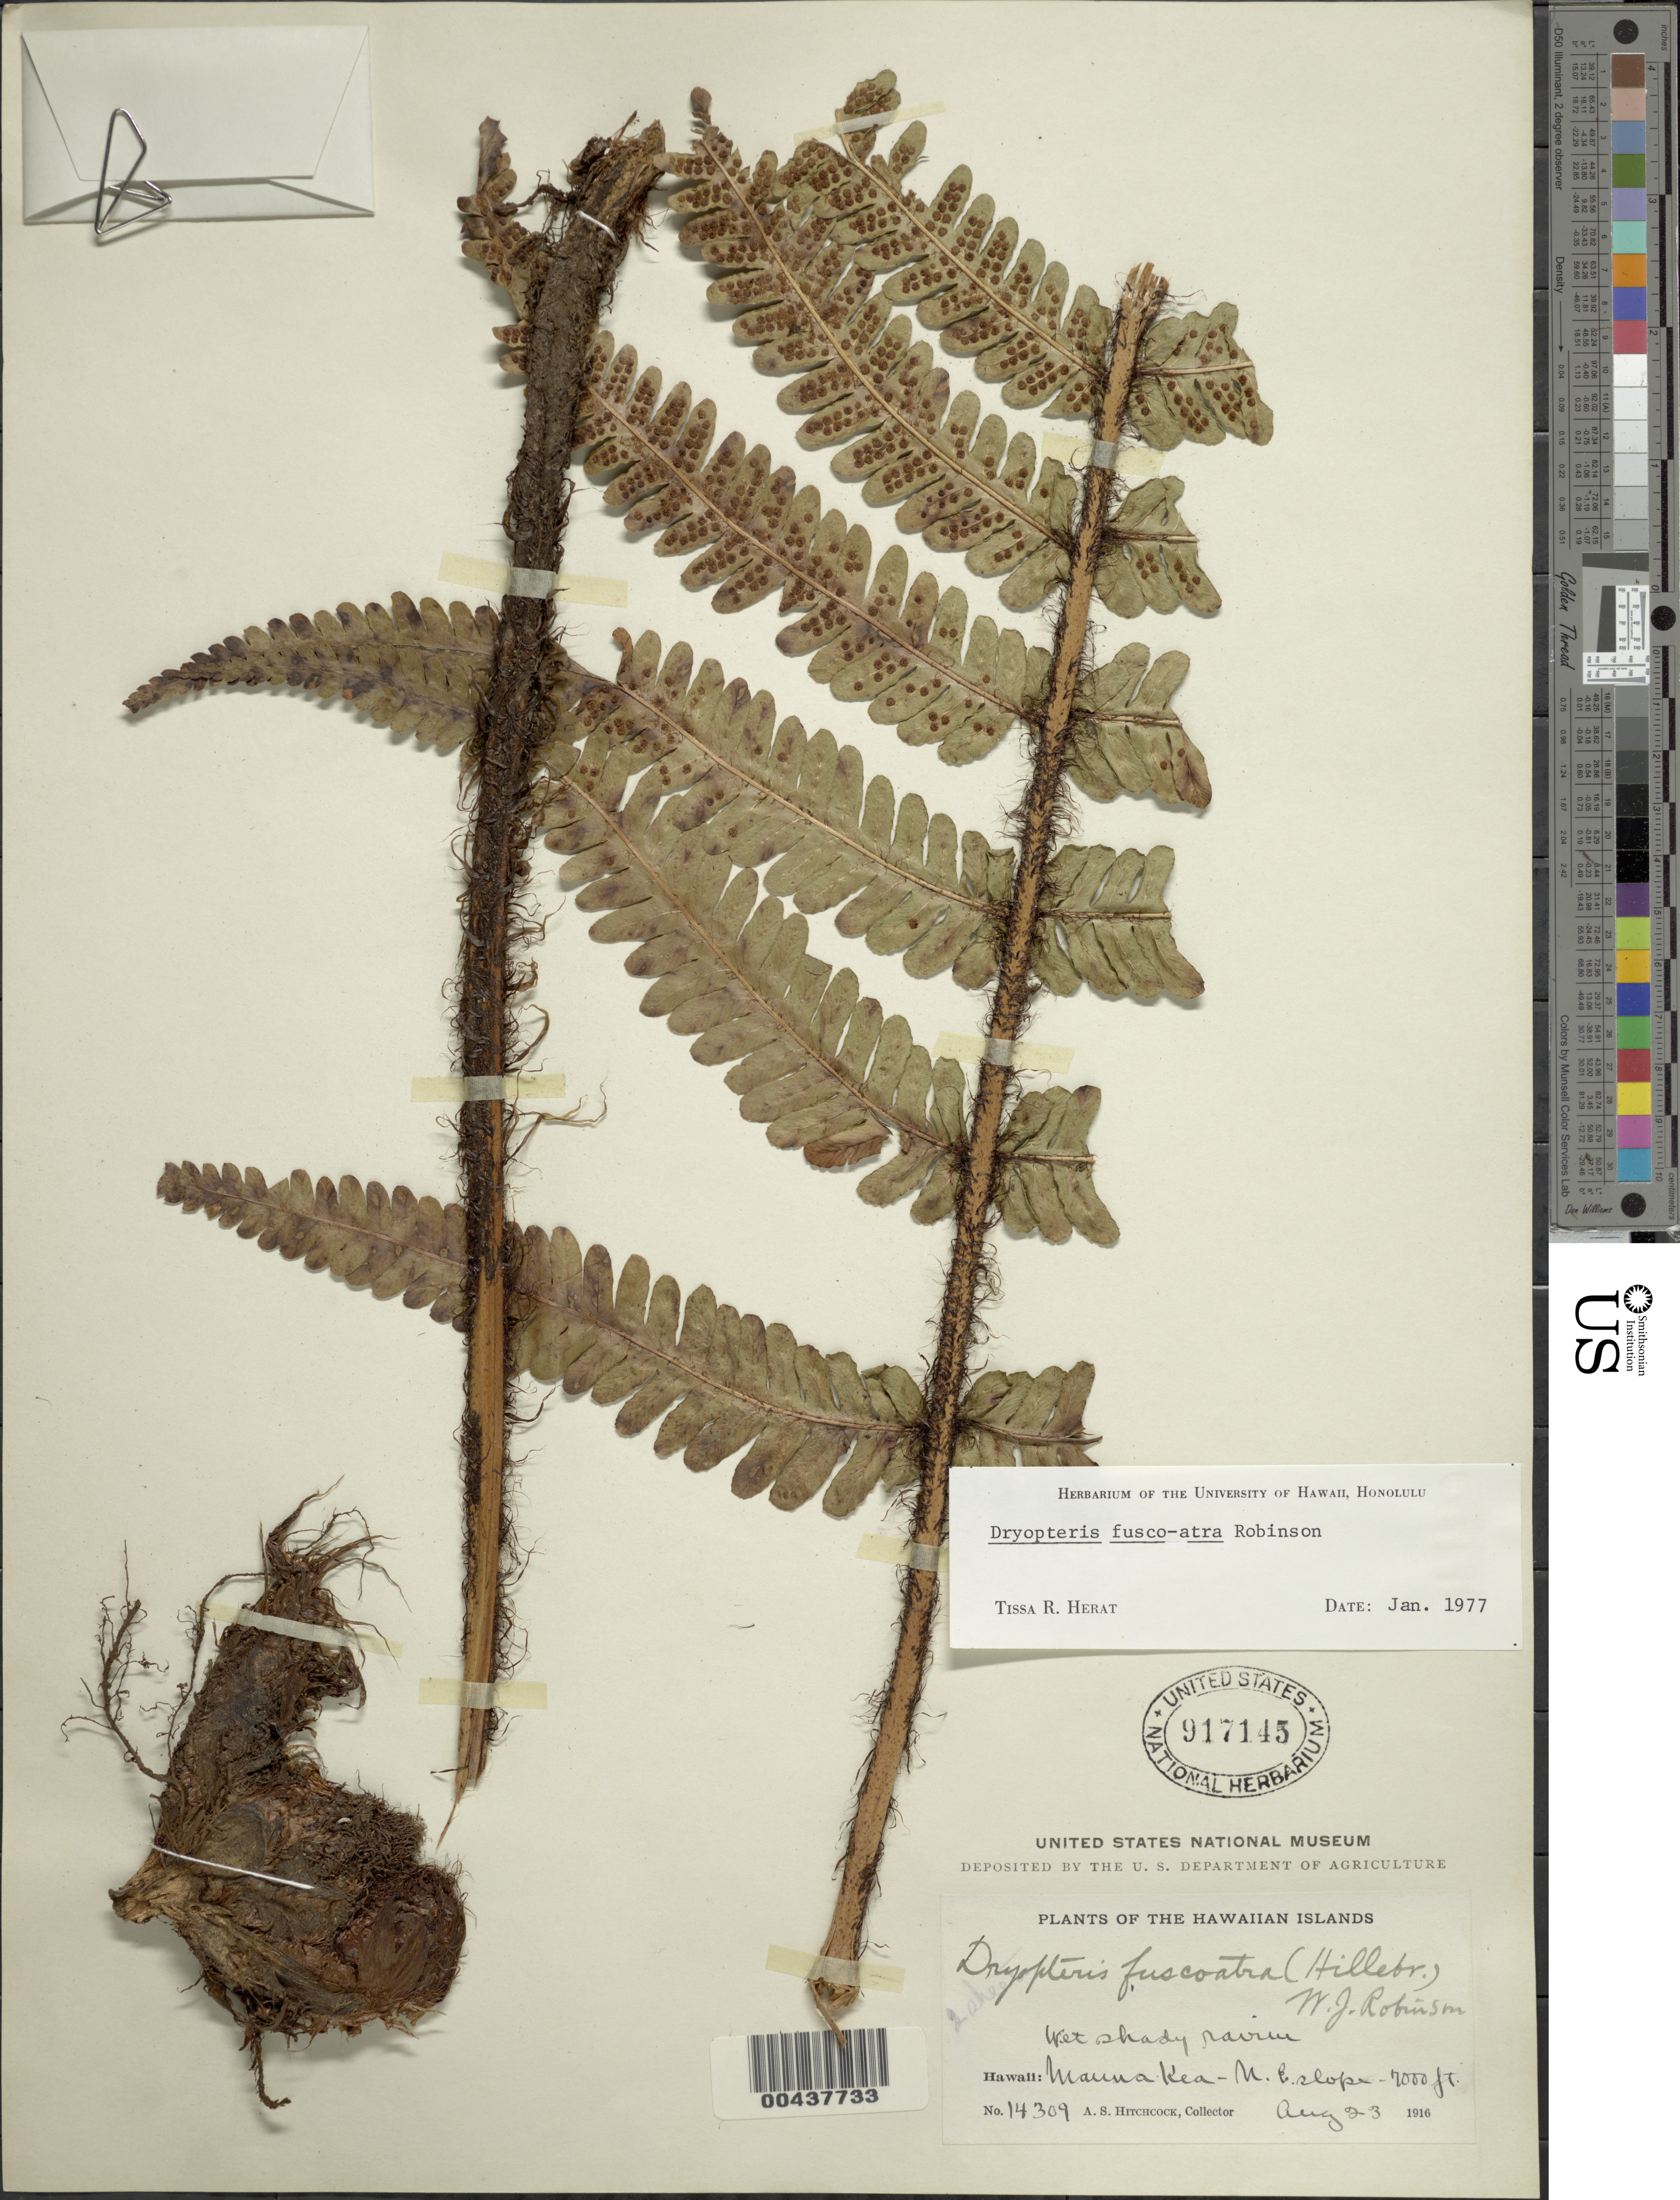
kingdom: Plantae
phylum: Tracheophyta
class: Polypodiopsida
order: Polypodiales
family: Dryopteridaceae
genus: Dryopteris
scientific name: Dryopteris fuscoatra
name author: (Hillebr.) W. J. Rob.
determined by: Herat, T. R.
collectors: A. S. Hitchcock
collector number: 14309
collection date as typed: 23 Aug 1916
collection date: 1916-08-23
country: United States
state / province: Hawaii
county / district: Hawaii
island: Hawaii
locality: Mauna Kea - NE slope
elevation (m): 2134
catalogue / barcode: US 917145